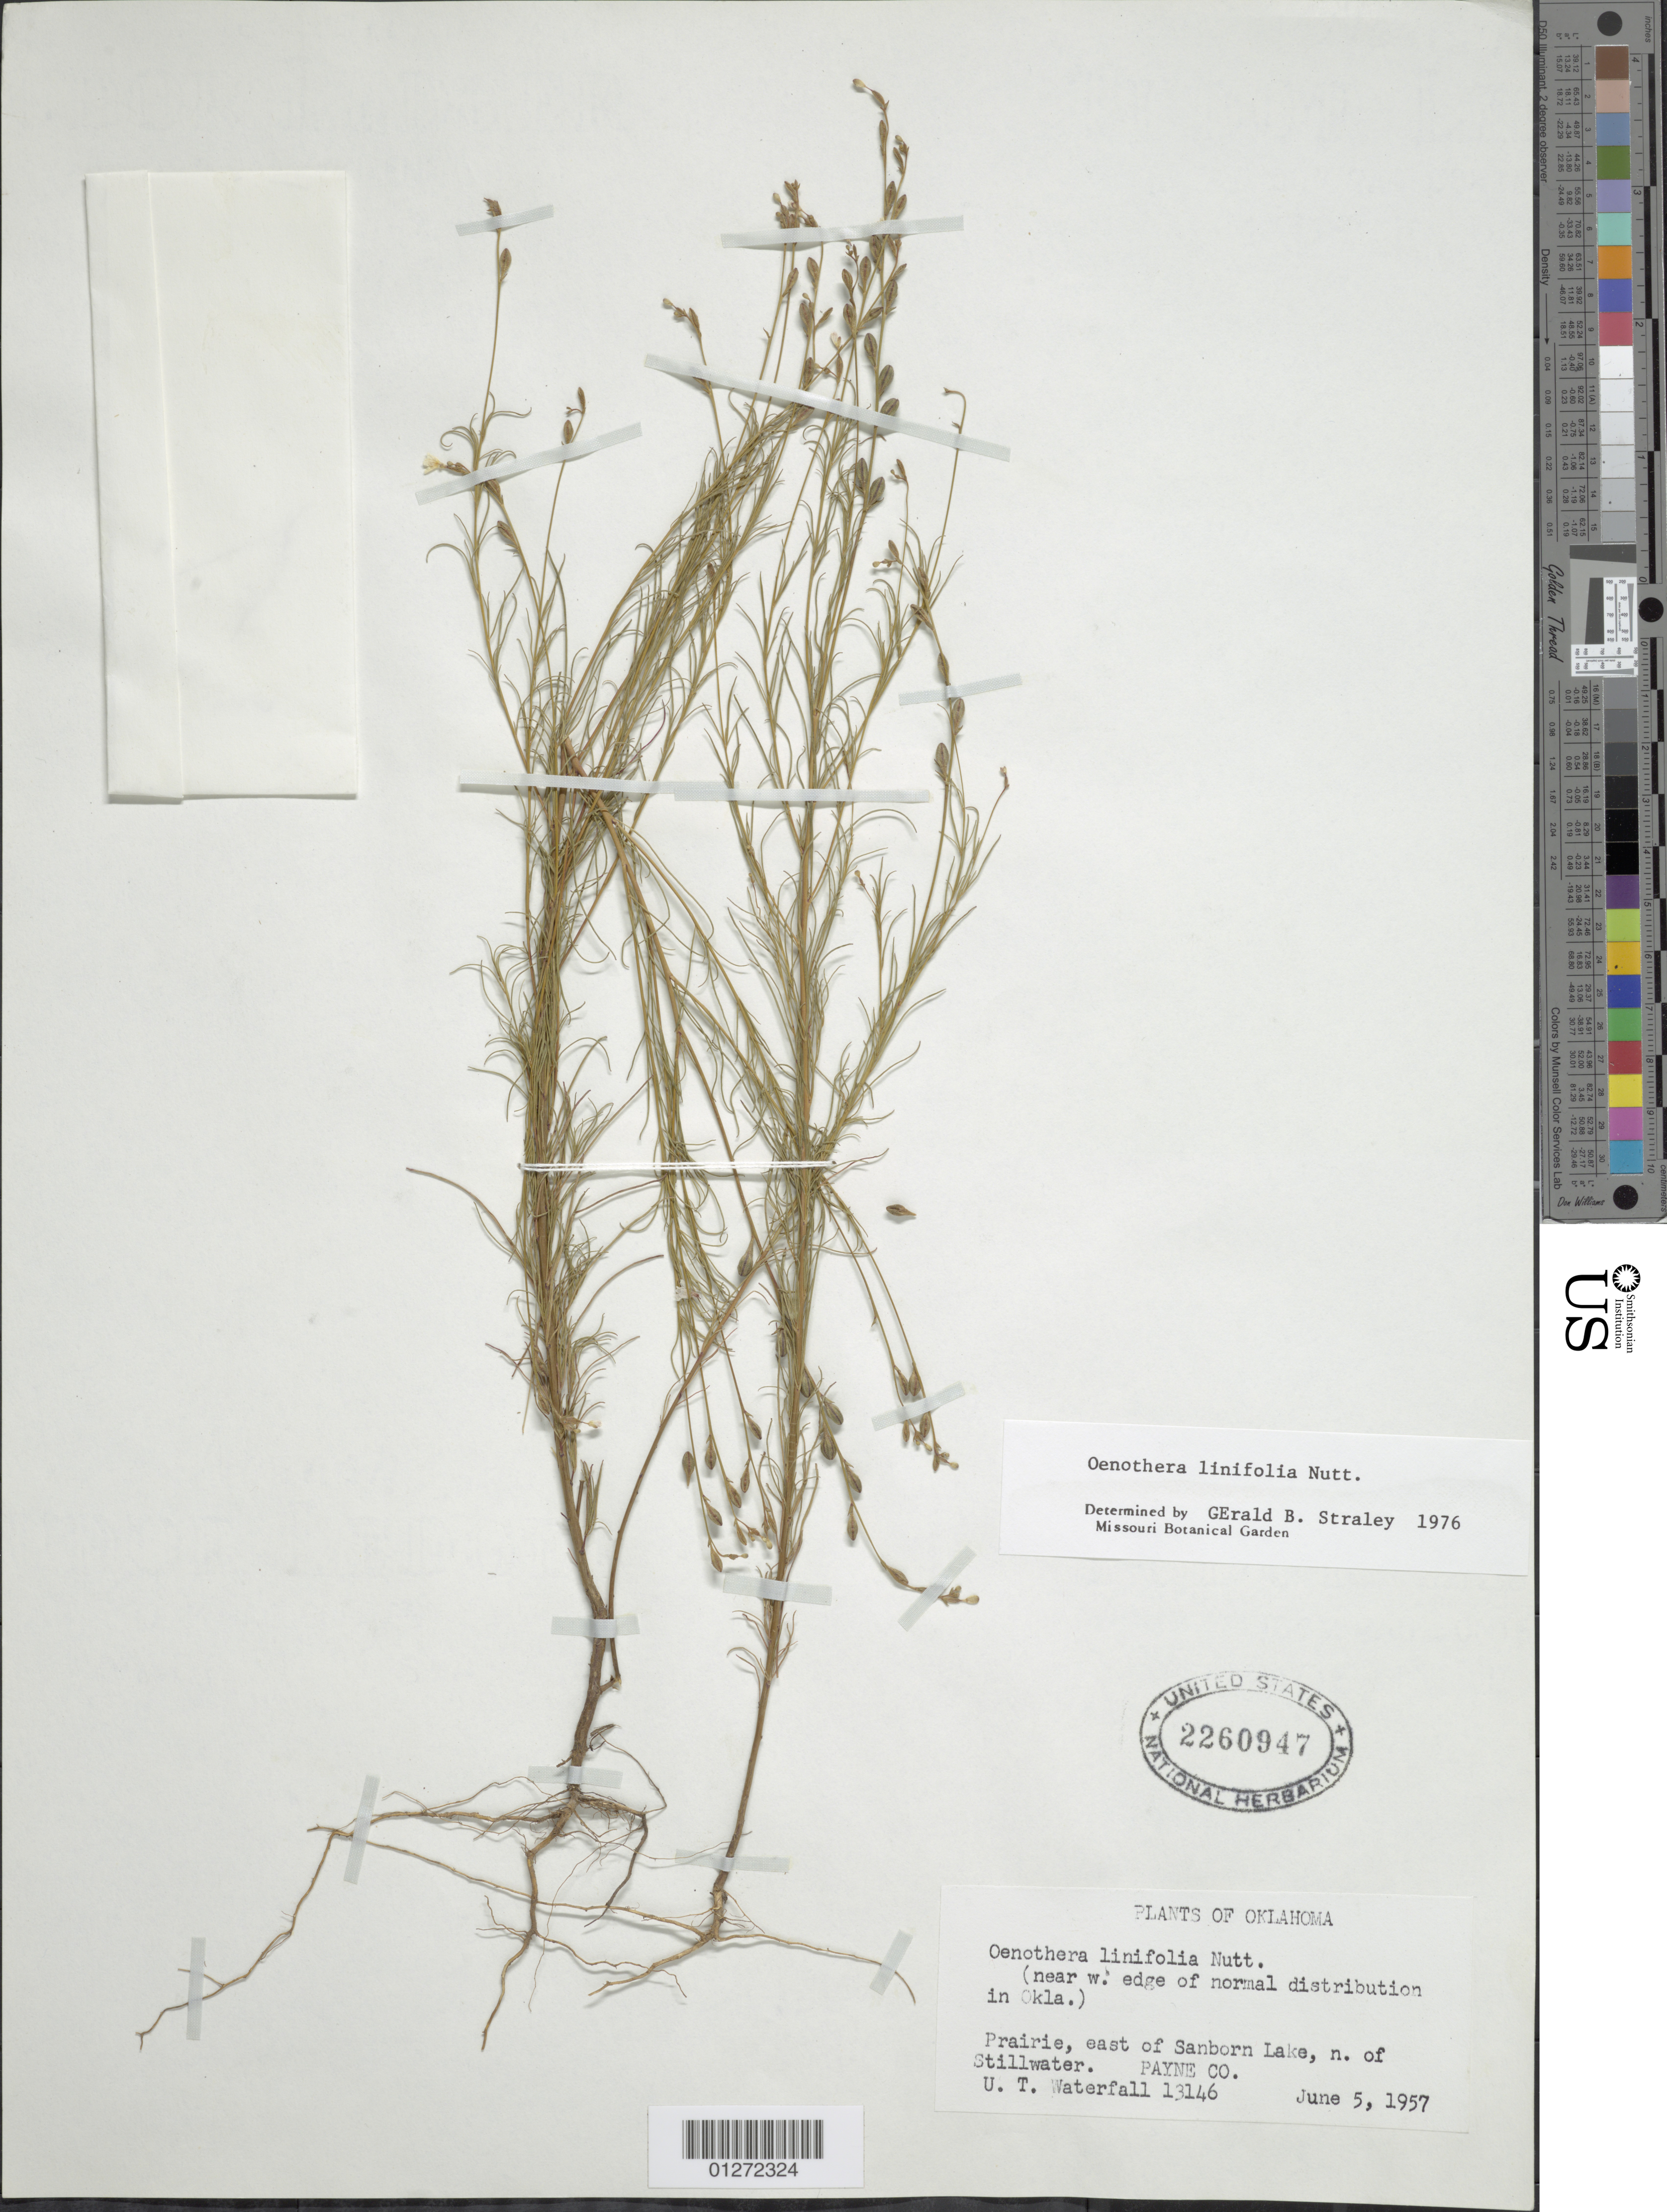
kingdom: Plantae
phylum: Tracheophyta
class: Magnoliopsida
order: Myrtales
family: Onagraceae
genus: Oenothera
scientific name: Oenothera linifolia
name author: Nutt.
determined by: Straley, G. B.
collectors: U. T. Waterfall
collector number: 13146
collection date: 1957-06-05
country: United States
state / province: Oklahoma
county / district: Payne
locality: E of Sanborn Lake, N of Stillwater.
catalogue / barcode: US 2260947